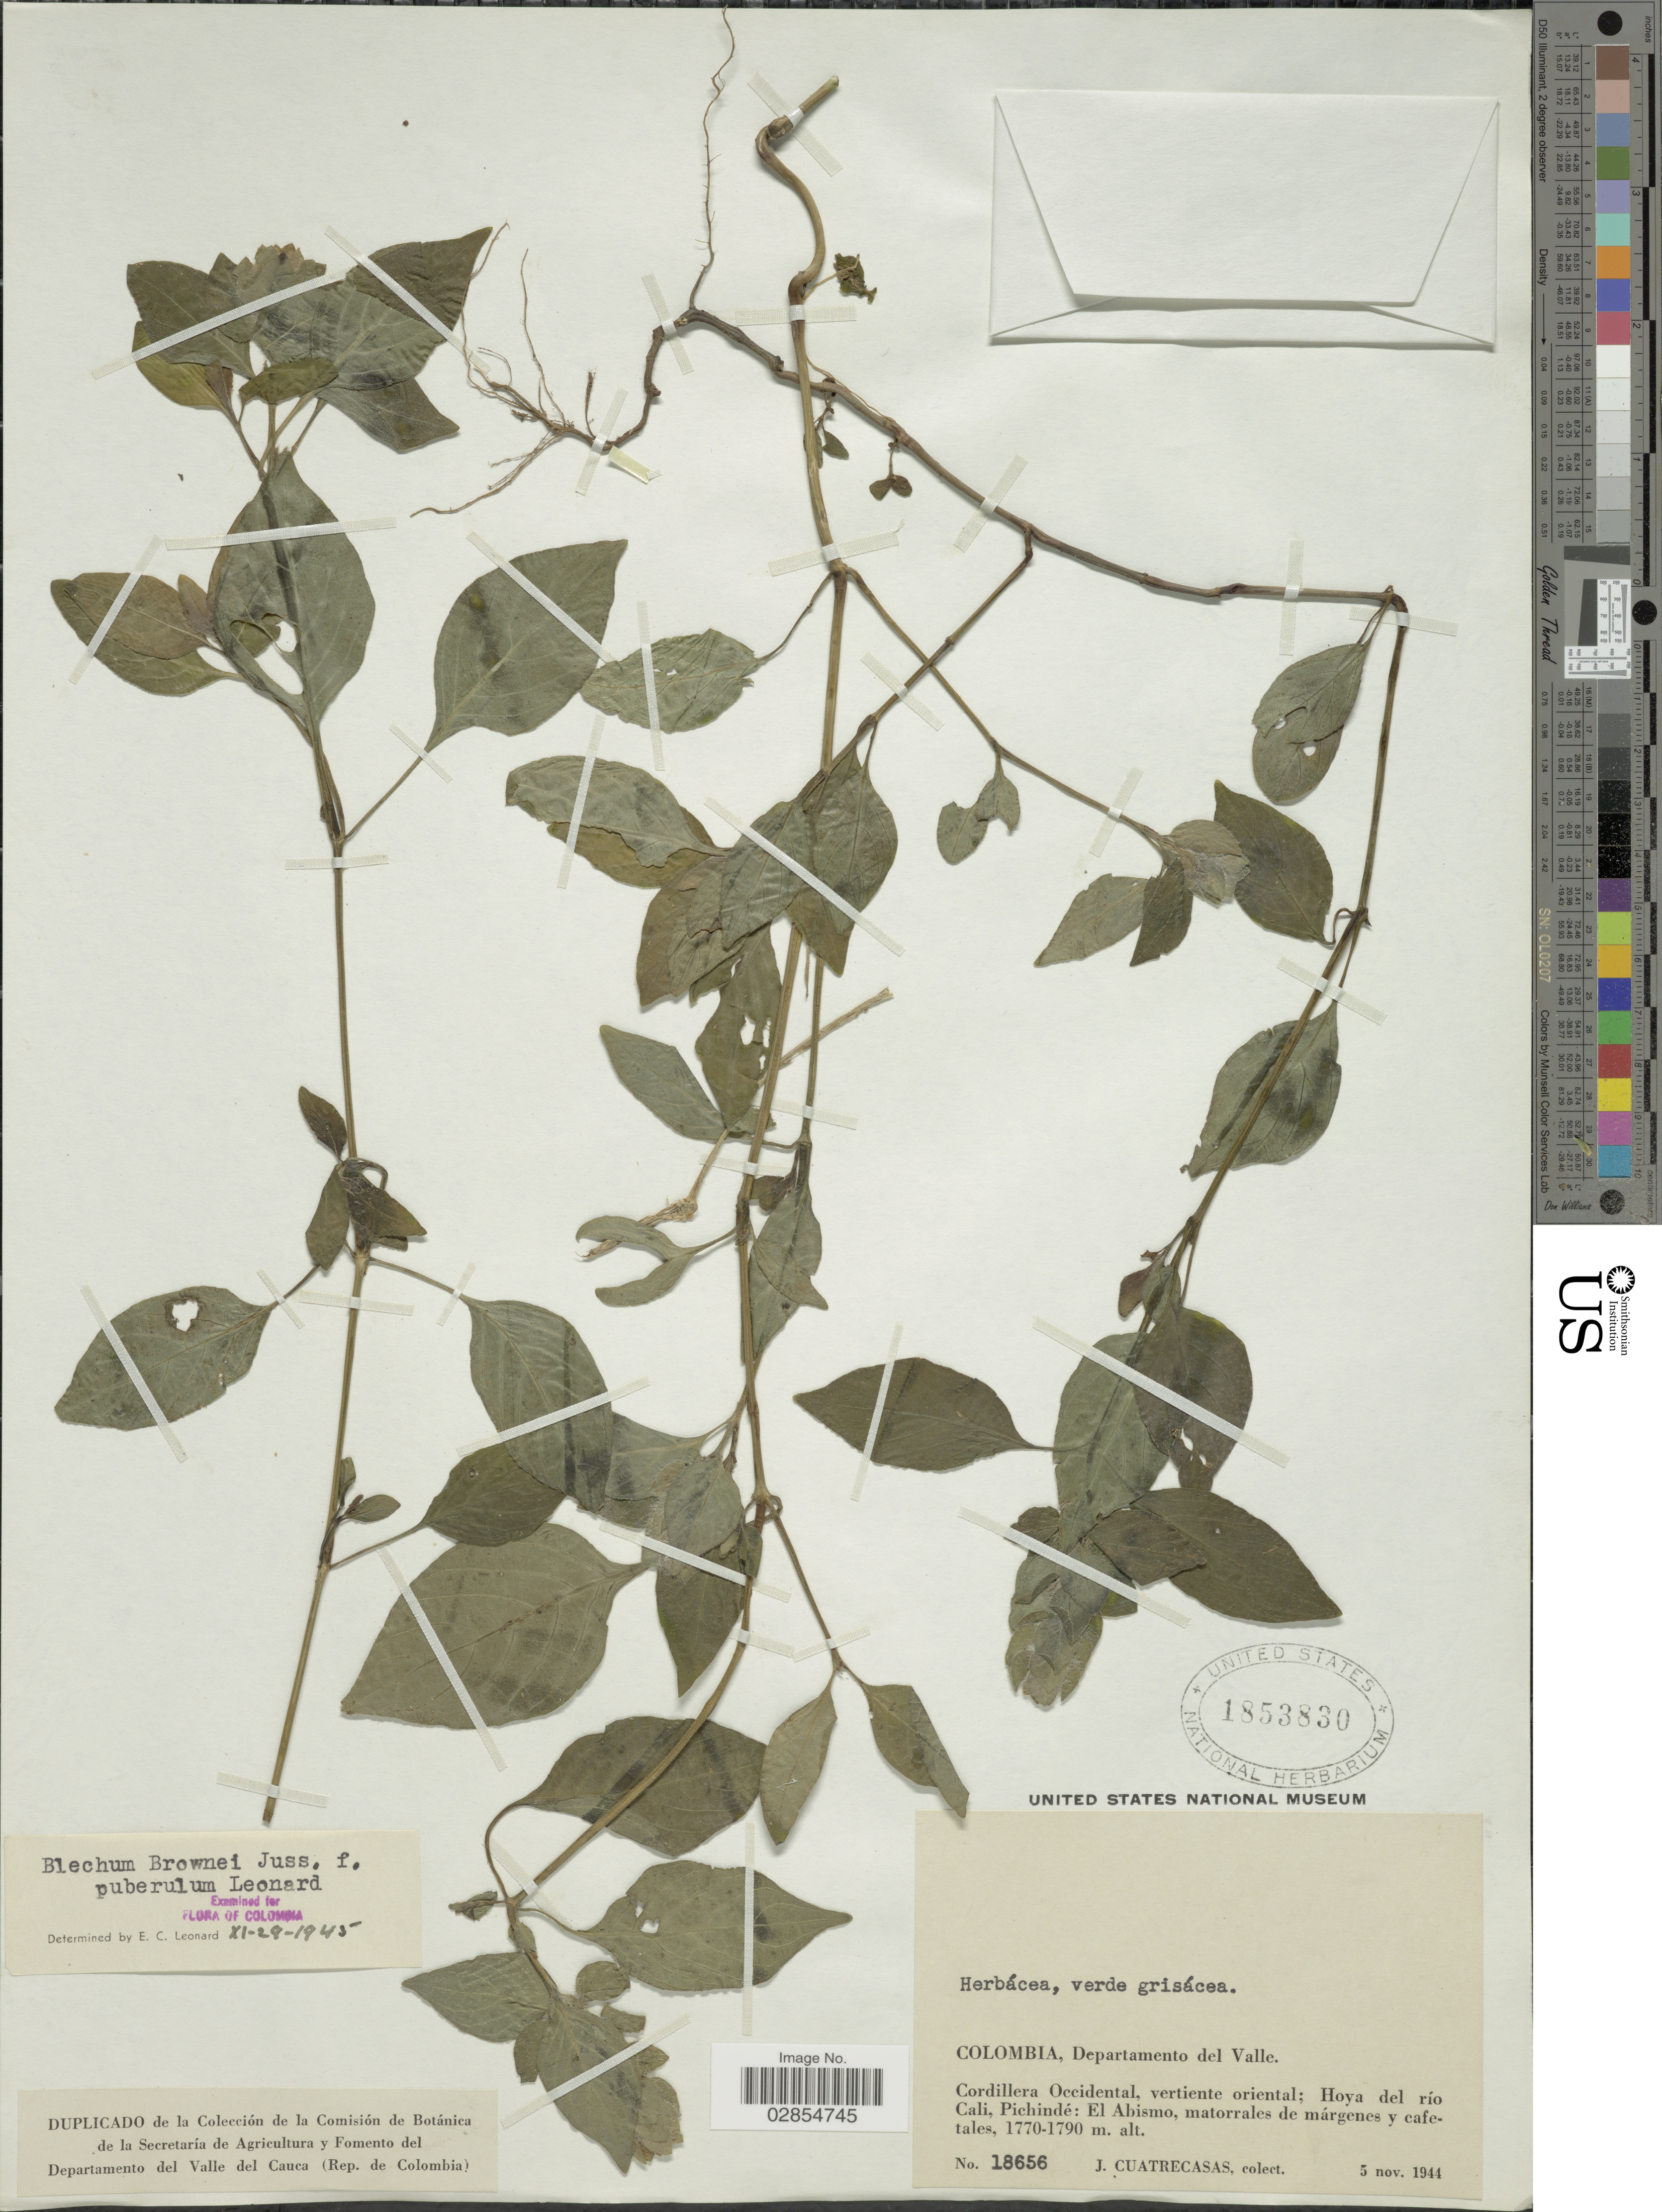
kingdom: Plantae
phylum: Tracheophyta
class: Magnoliopsida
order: Lamiales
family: Acanthaceae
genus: Blechum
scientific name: Blechum pyramidatum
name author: (Lam.) Urb.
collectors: J. Cuatrecasas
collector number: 18656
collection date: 1944-11-05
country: Colombia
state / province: Valle del Cauca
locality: Departamento del Valle. Cordillera Occidental, vertiente oriental; Hoya del río Cali, Pichindé: El Abismo, matorrales de márgenes y cafetales.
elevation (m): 1770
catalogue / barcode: US 1853830